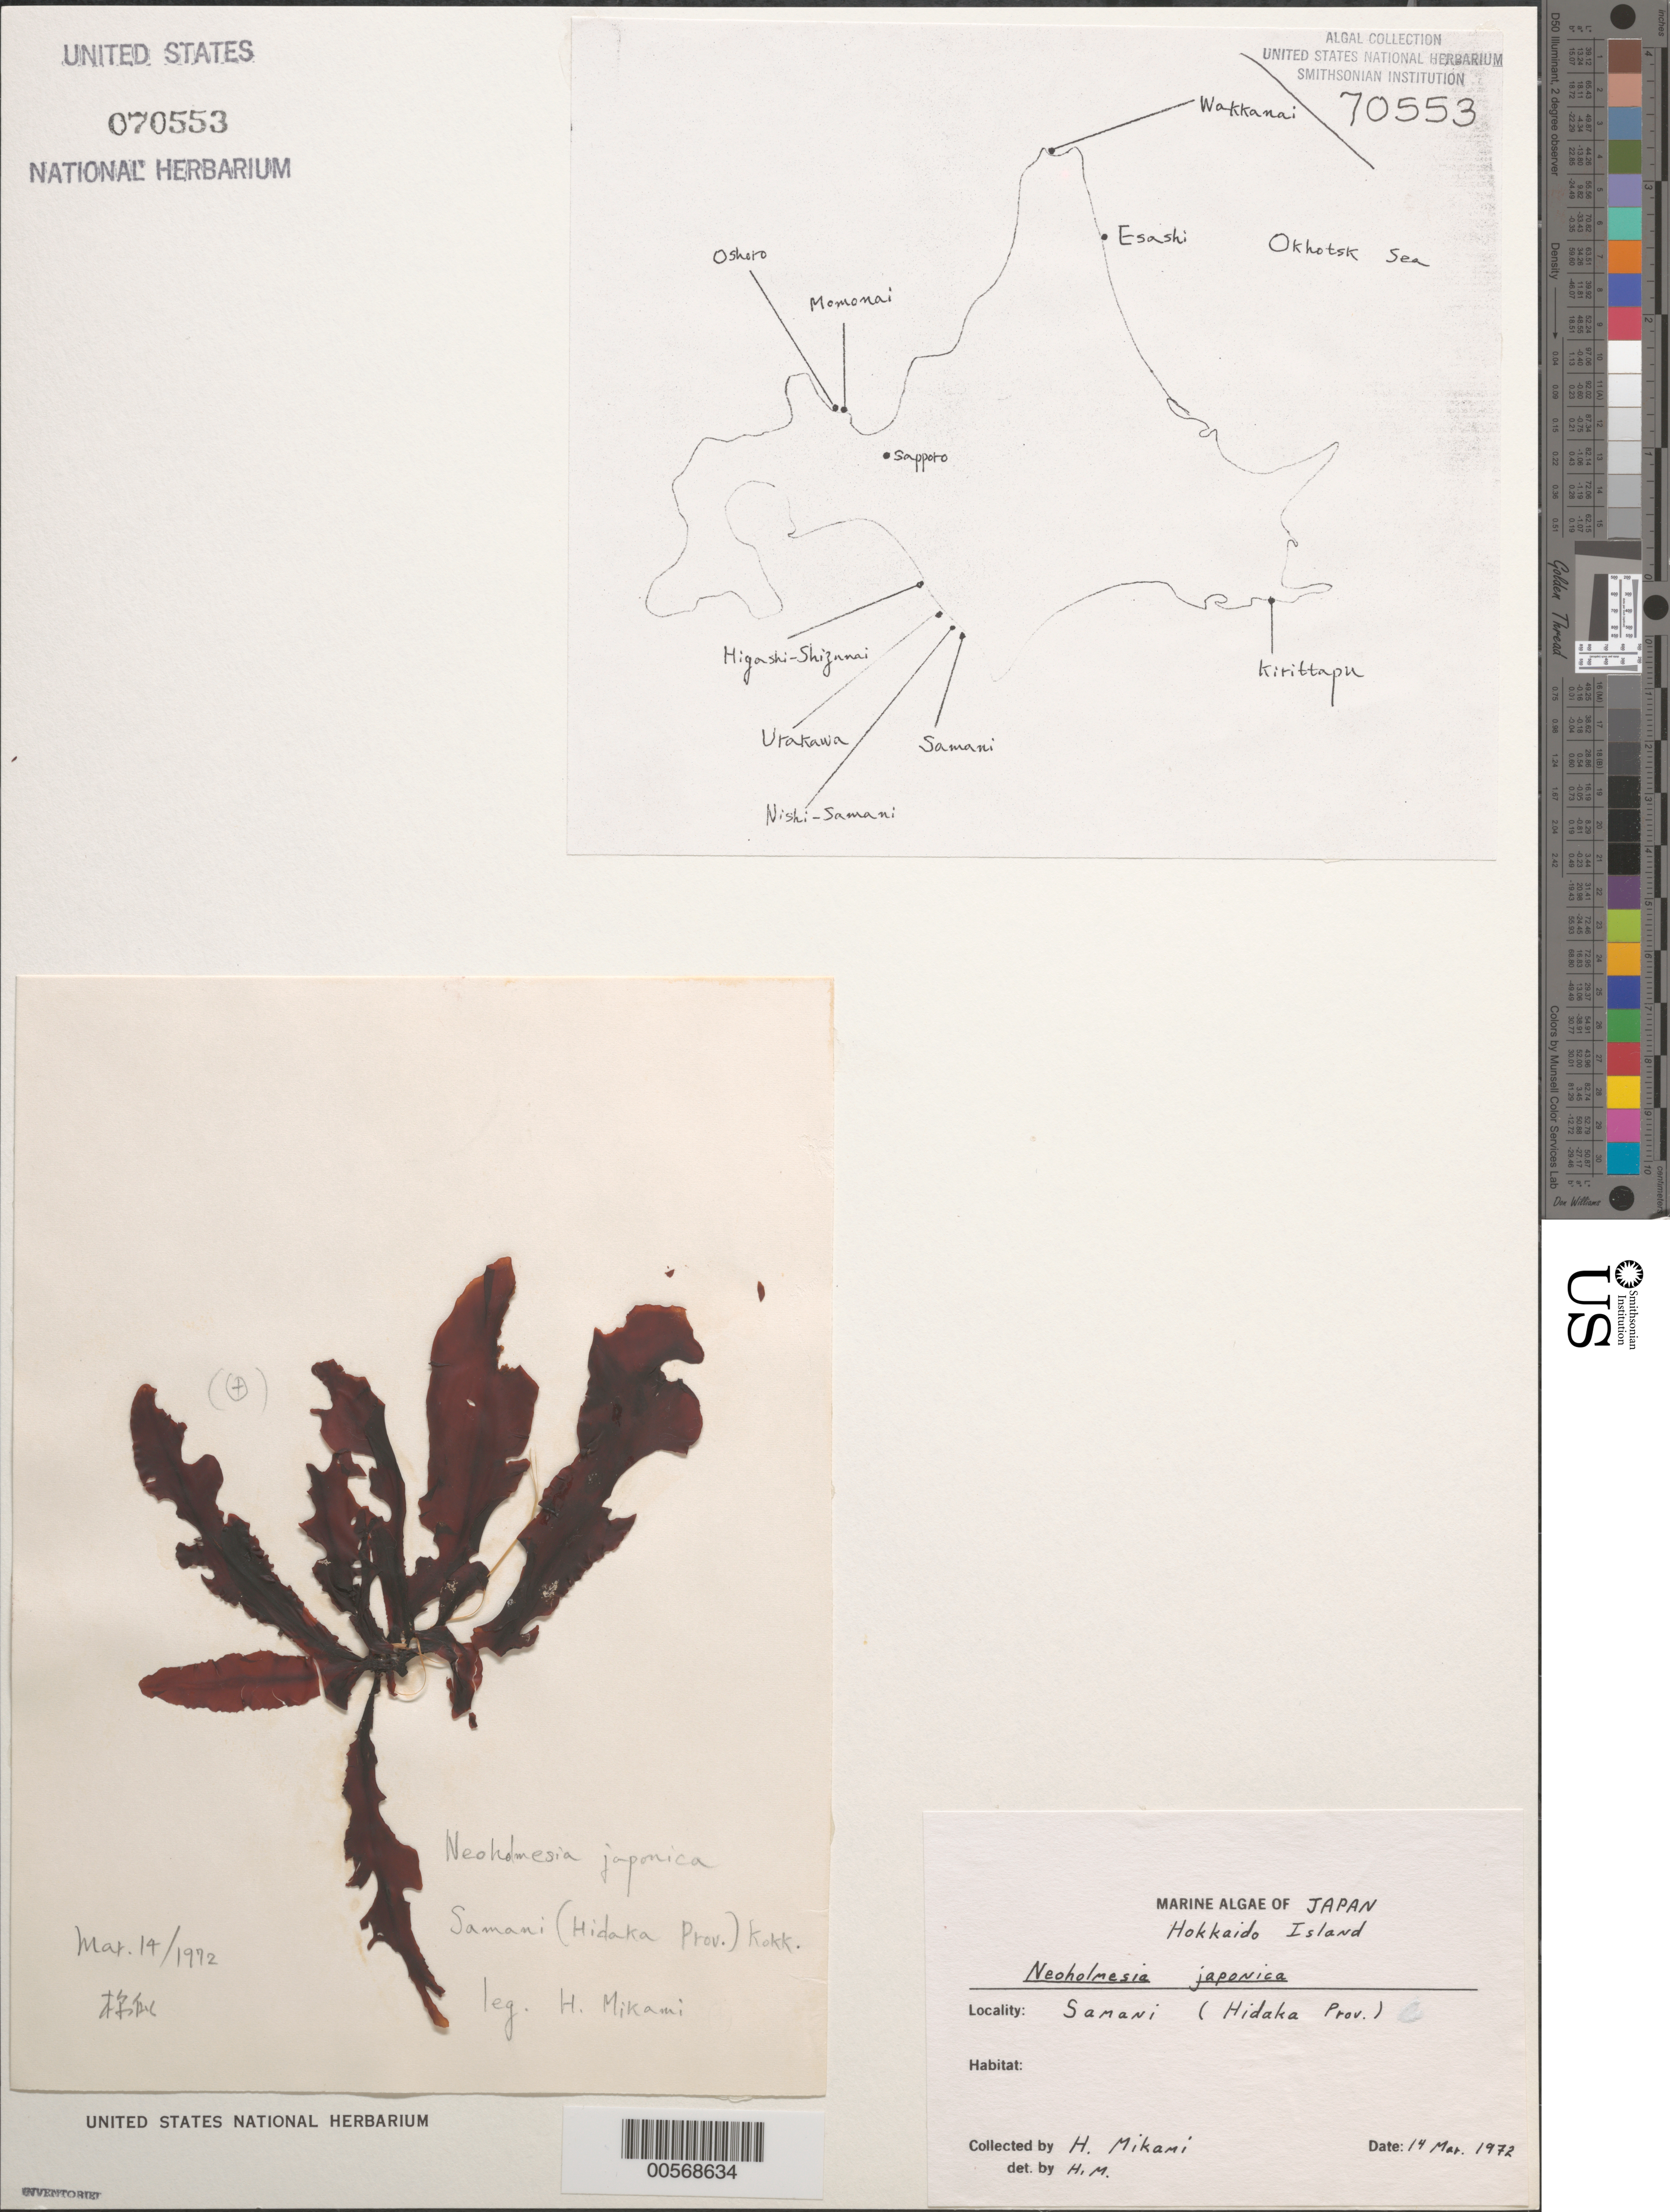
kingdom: Plantae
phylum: Rhodophyta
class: Florideophyceae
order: Ceramiales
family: Delesseriaceae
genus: Neoholmesia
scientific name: Neoholmesia japonica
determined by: Mikami, H.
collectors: H. Mikami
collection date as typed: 14 Mar 1972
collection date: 1972-03-14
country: Japan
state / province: Hokkaido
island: Hokkaido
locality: Samani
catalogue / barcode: US 70553